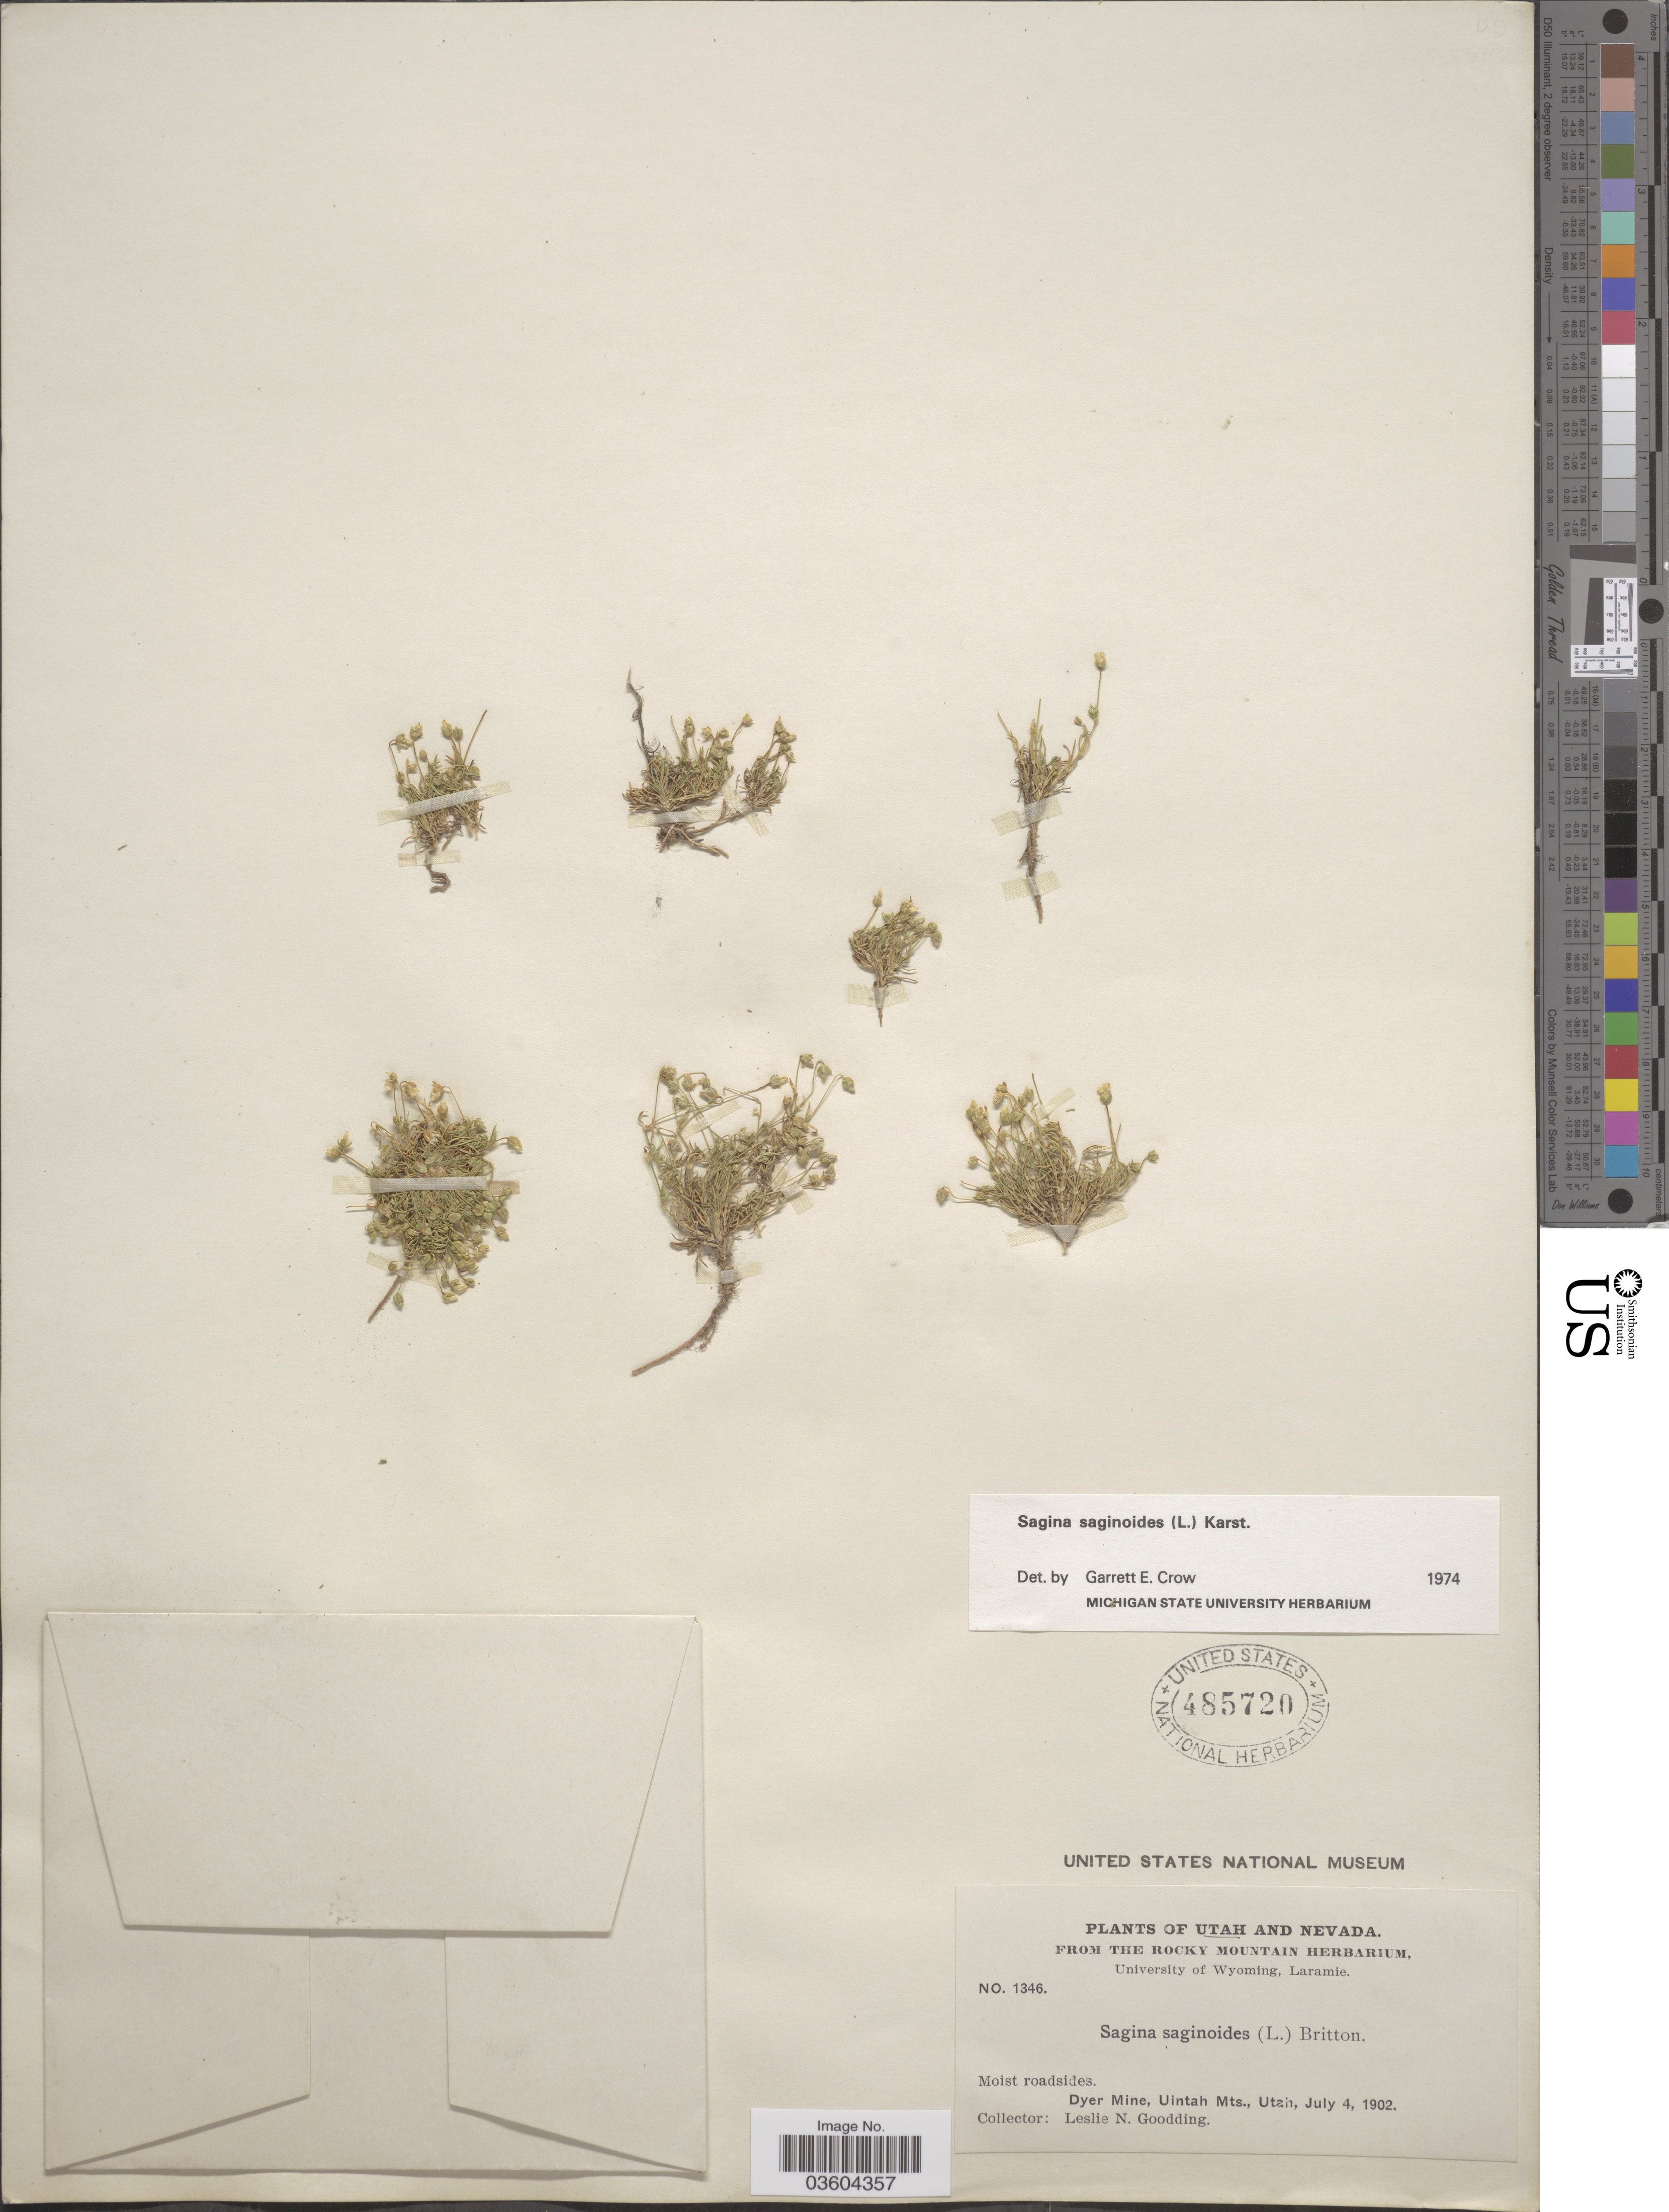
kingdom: Plantae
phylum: Tracheophyta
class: Magnoliopsida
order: Caryophyllales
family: Caryophyllaceae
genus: Sagina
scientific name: Sagina saginoides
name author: (L.) H. Karst.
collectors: L. N. Goodding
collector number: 1346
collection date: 1902-07-04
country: United States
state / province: Utah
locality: Dyer Mine, Uintah Mts.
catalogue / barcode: US 485720